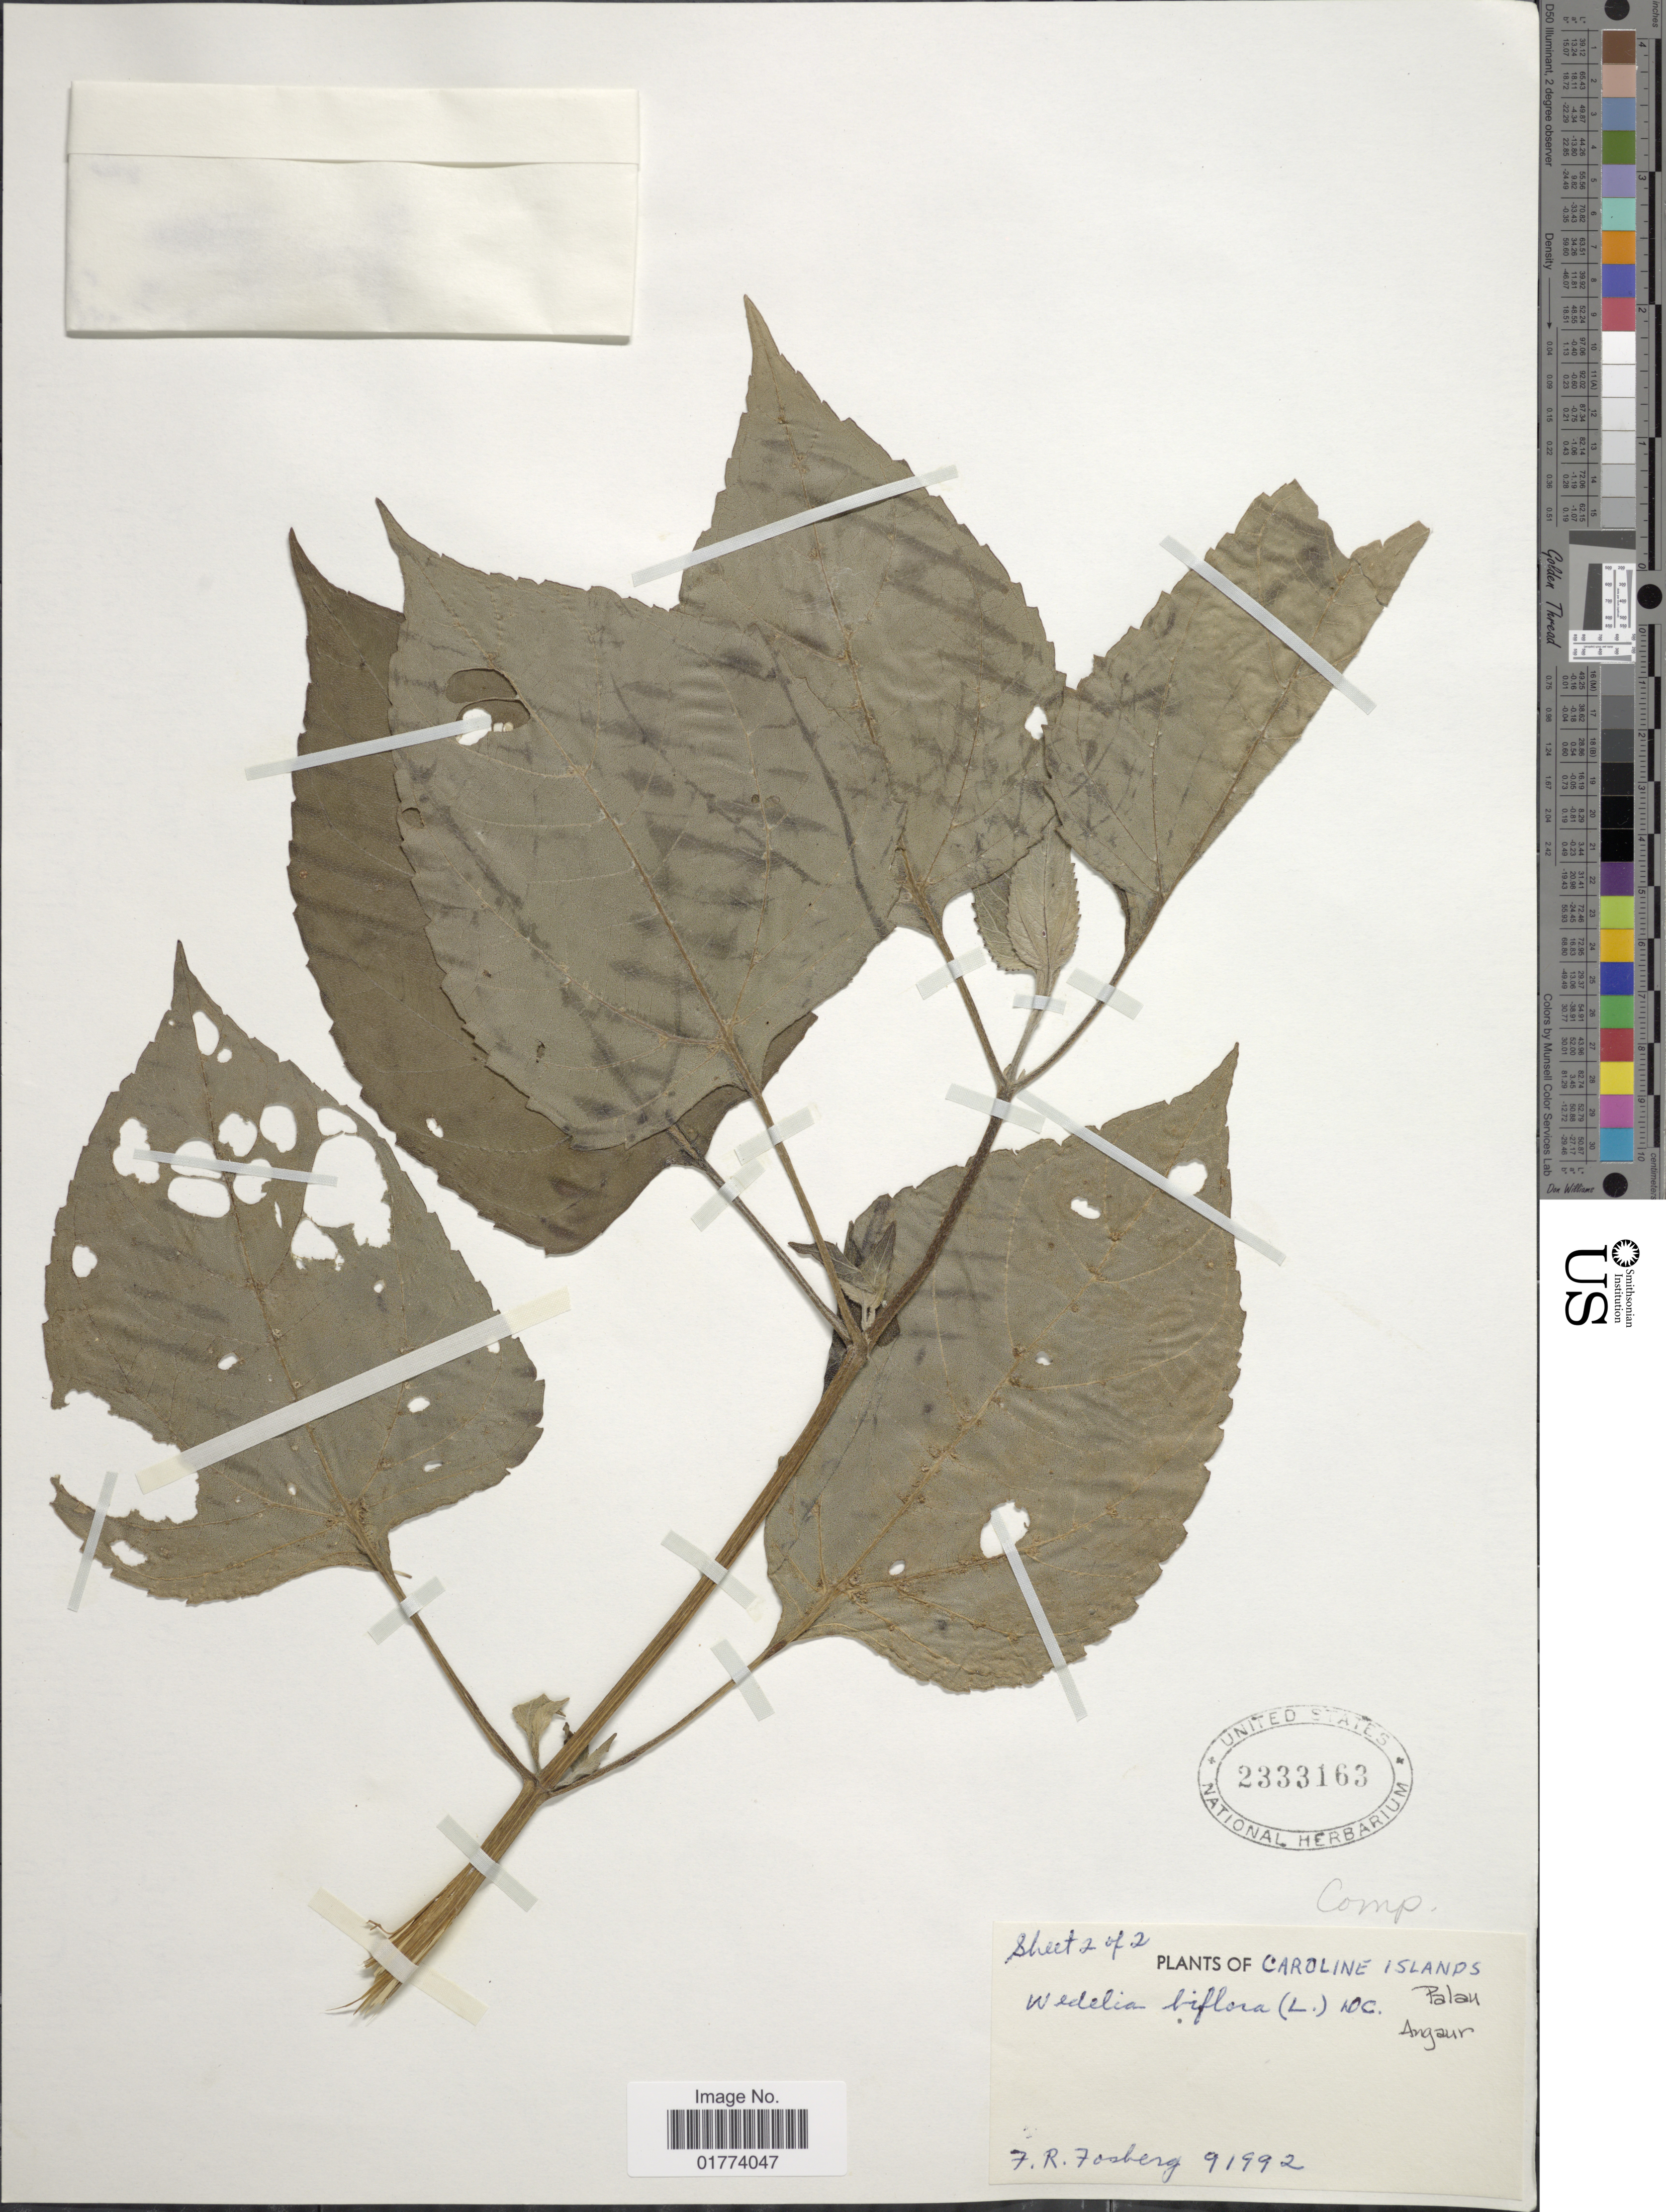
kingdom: Plantae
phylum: Tracheophyta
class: Magnoliopsida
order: Asterales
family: Asteraceae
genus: Wollastonia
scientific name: Wollastonia biflora var. biflora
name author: (L.) DC.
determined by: Wagner, W. L., (BOT), Smithsonian Institution - National Museum of Natural History (UNITED STATES)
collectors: F. R. Fosberg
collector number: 91992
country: Palau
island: Ngeaur [Angaur]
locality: Caroline Islands, Palau, Angaur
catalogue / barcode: US 2333163